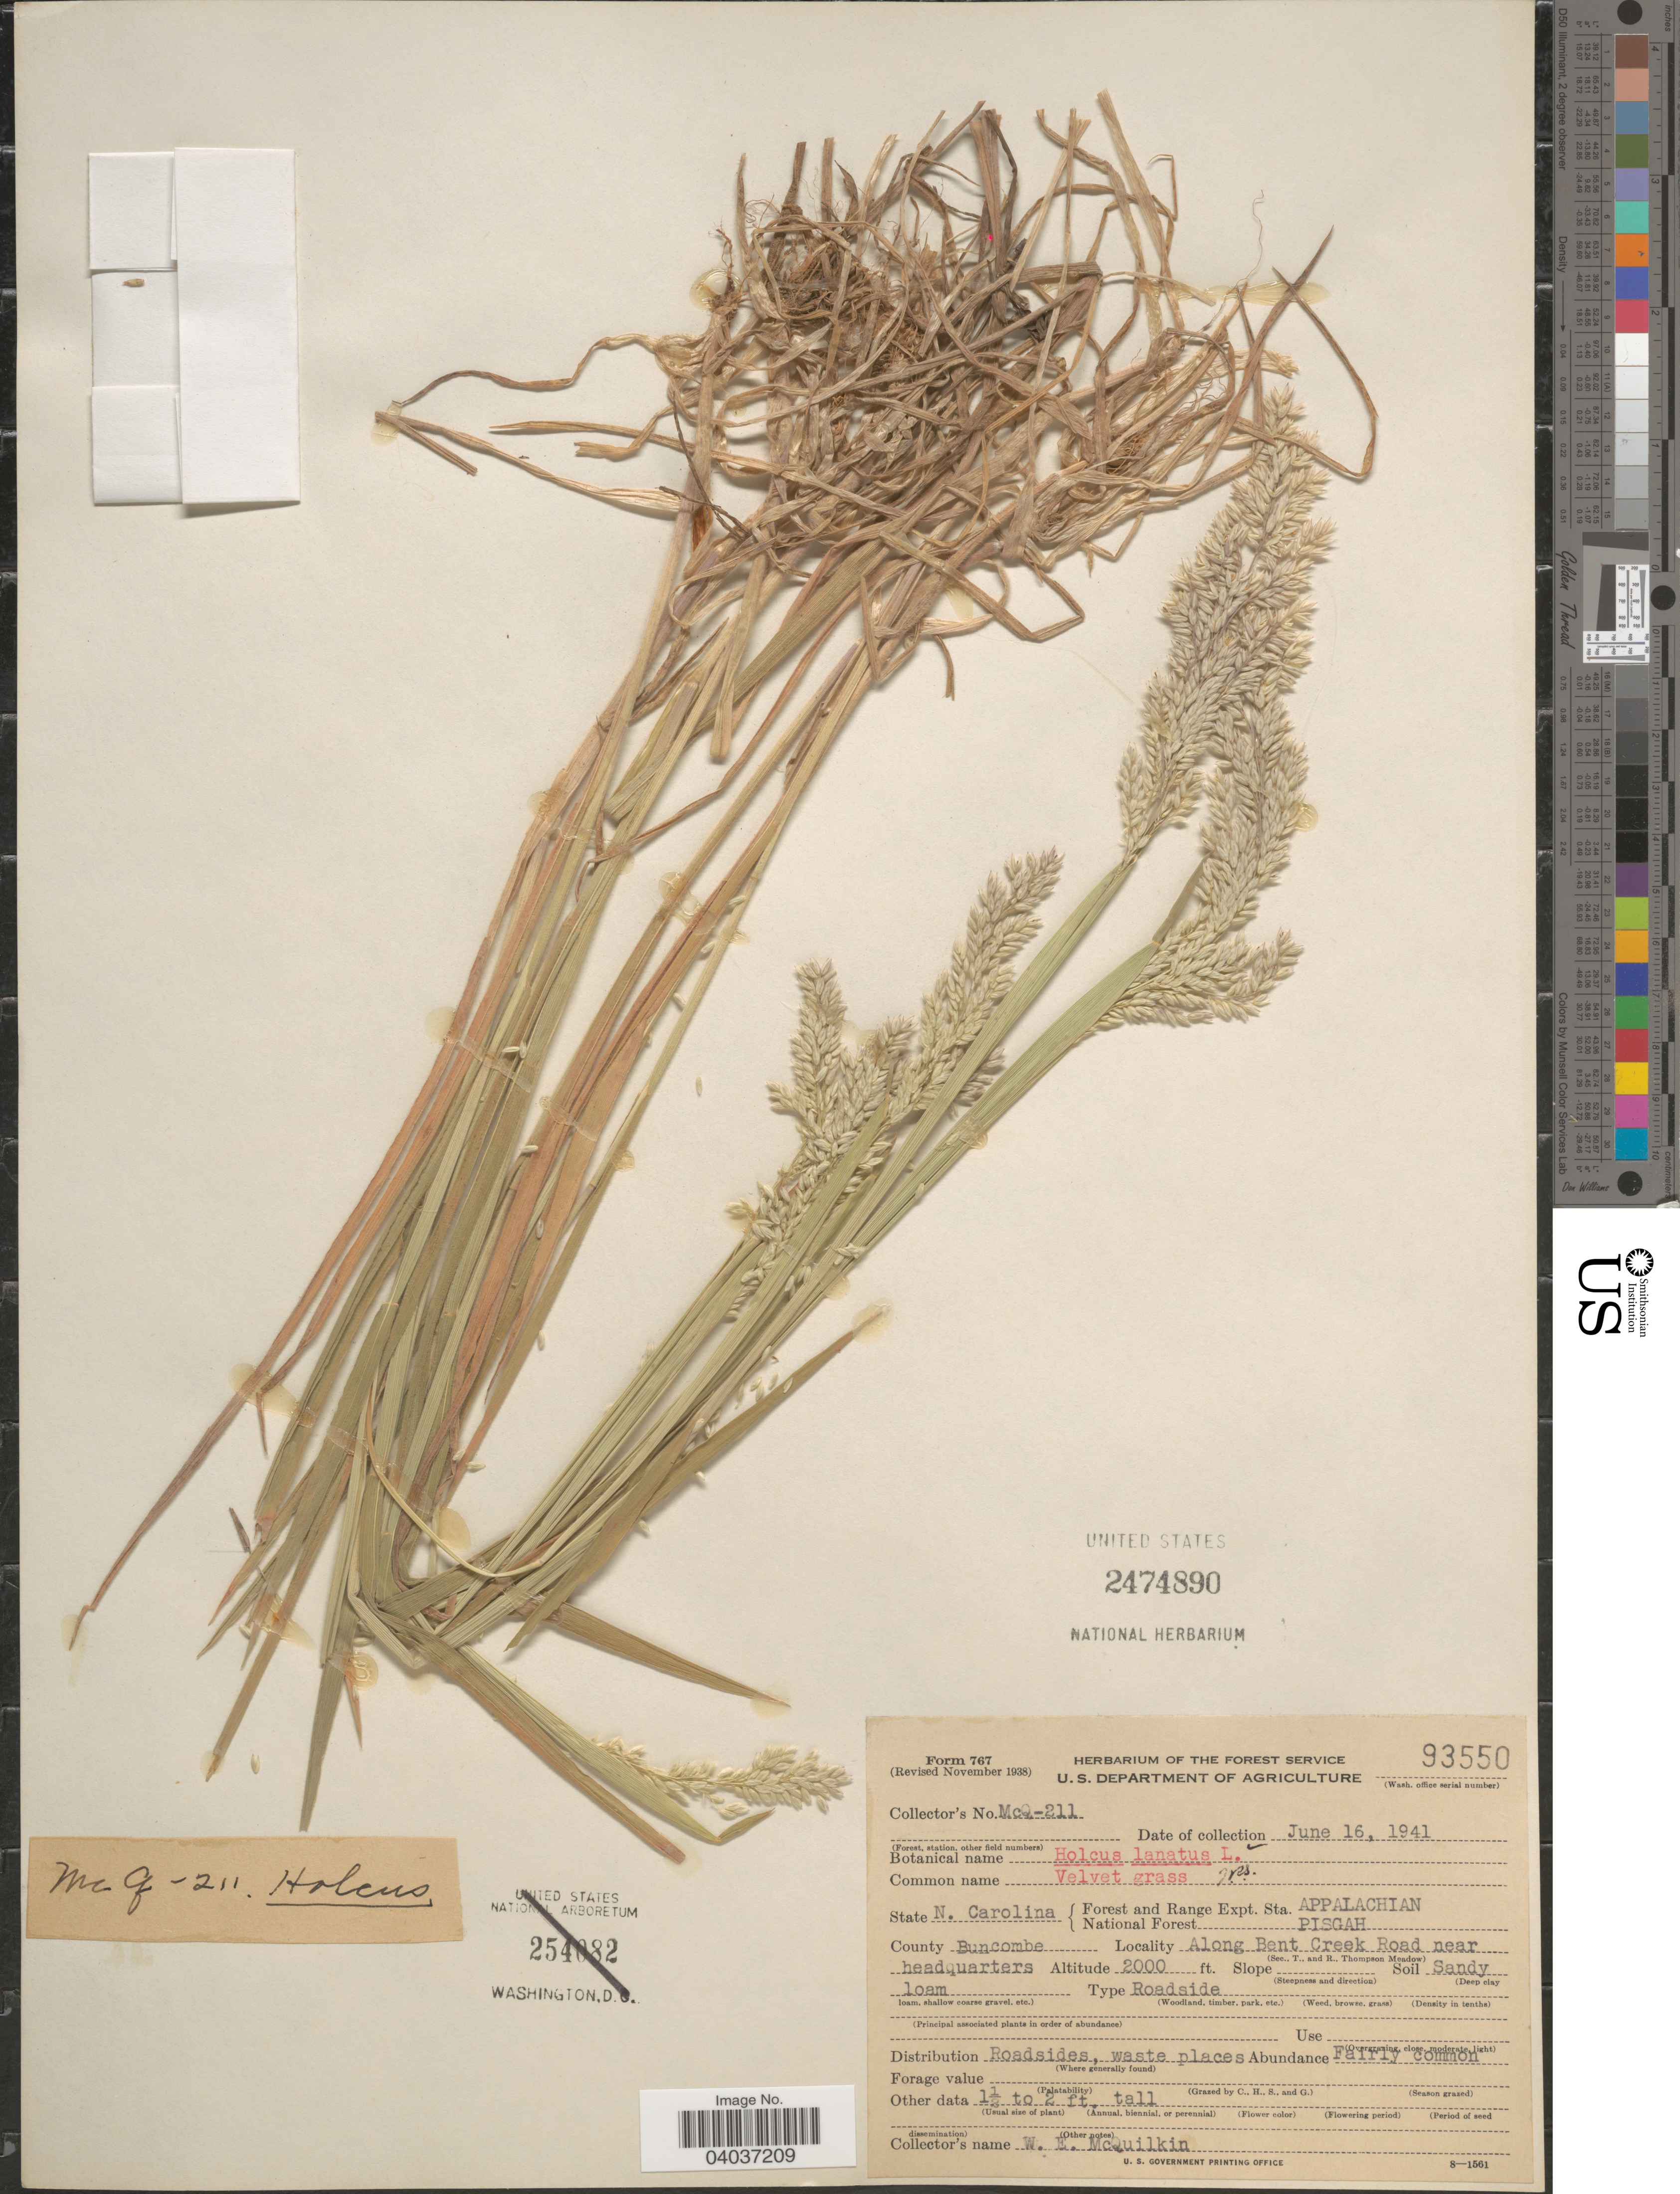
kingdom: Plantae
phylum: Tracheophyta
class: Liliopsida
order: Poales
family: Poaceae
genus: Holcus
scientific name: Holcus lanatus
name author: L.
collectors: W. McQuilkin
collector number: McQ-211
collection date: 1941-06-16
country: United States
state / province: North Carolina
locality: Forest and Range Expt. Sta. Appalachian National Forest Pisgah. County Buncombe. Along Bent Creek Road near headquarters.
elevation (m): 610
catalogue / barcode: US 2474890